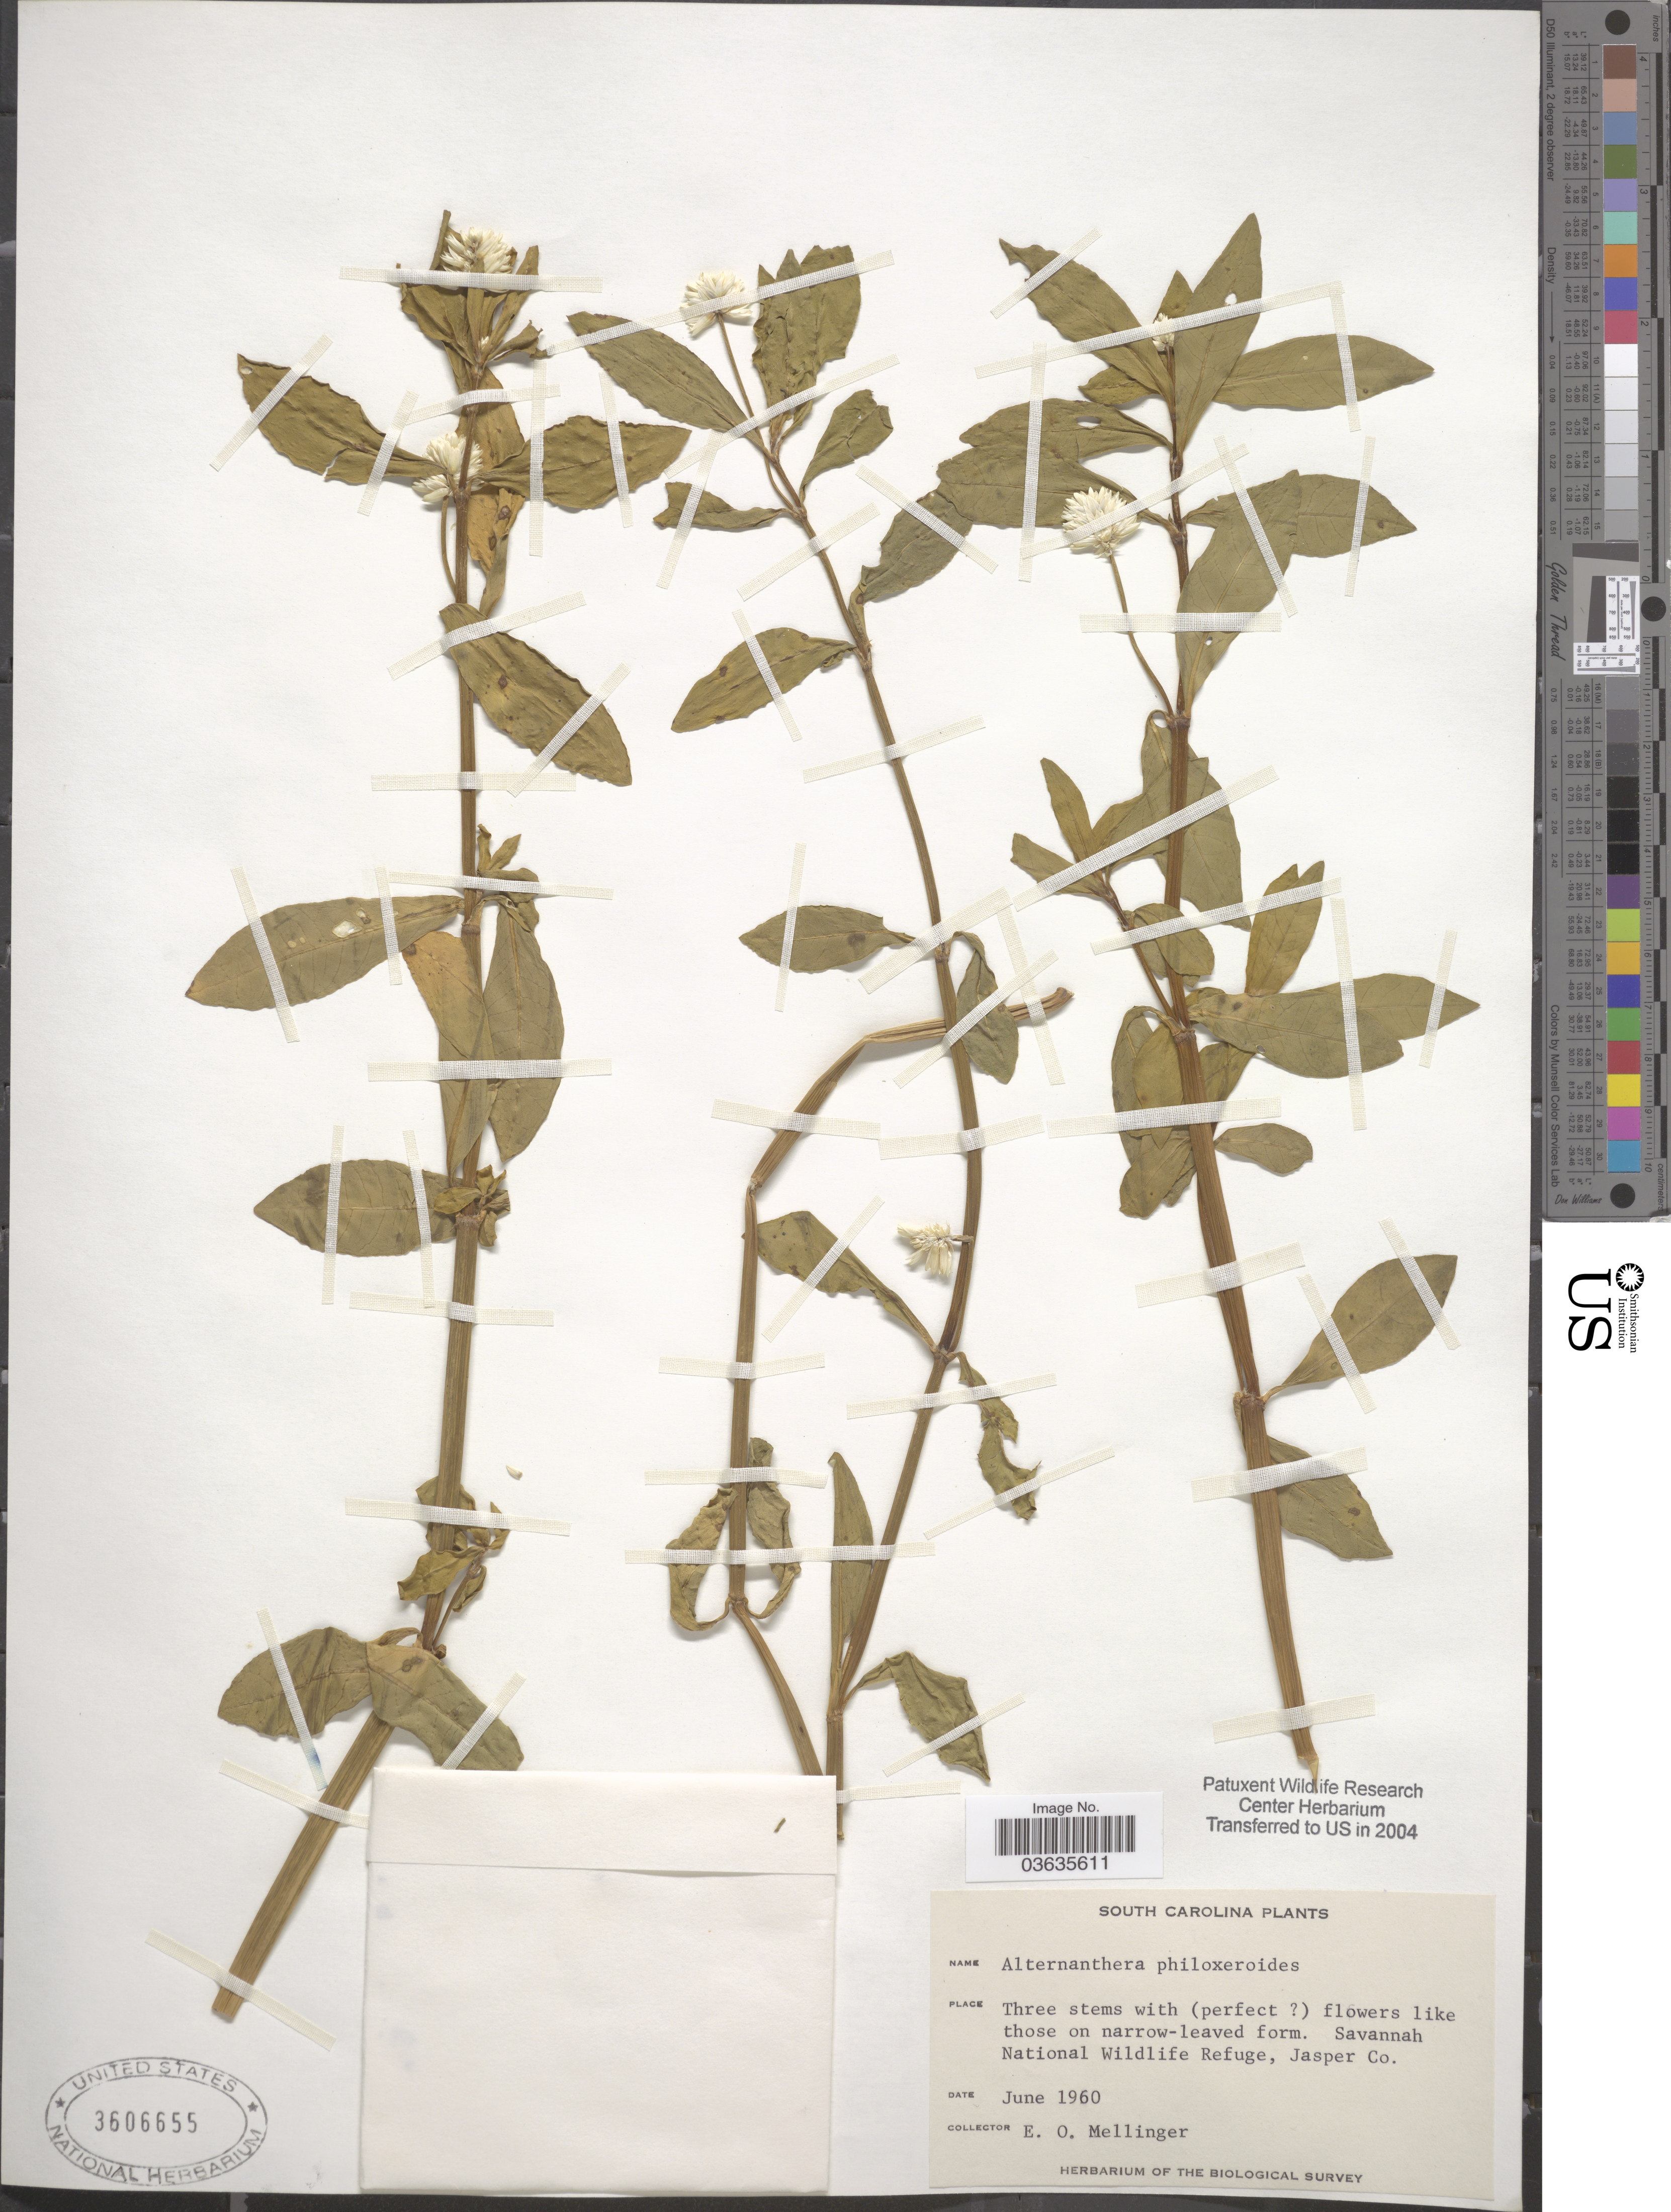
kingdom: Plantae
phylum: Tracheophyta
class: Magnoliopsida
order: Caryophyllales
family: Amaranthaceae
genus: Alternanthera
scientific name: Alternanthera philoxeroides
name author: (Mart.) Griseb.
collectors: E. Mellinger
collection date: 1960-06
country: United States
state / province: South Carolina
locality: Savannah National Wildlife Refuge, Jasper Co.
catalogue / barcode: US 3606655